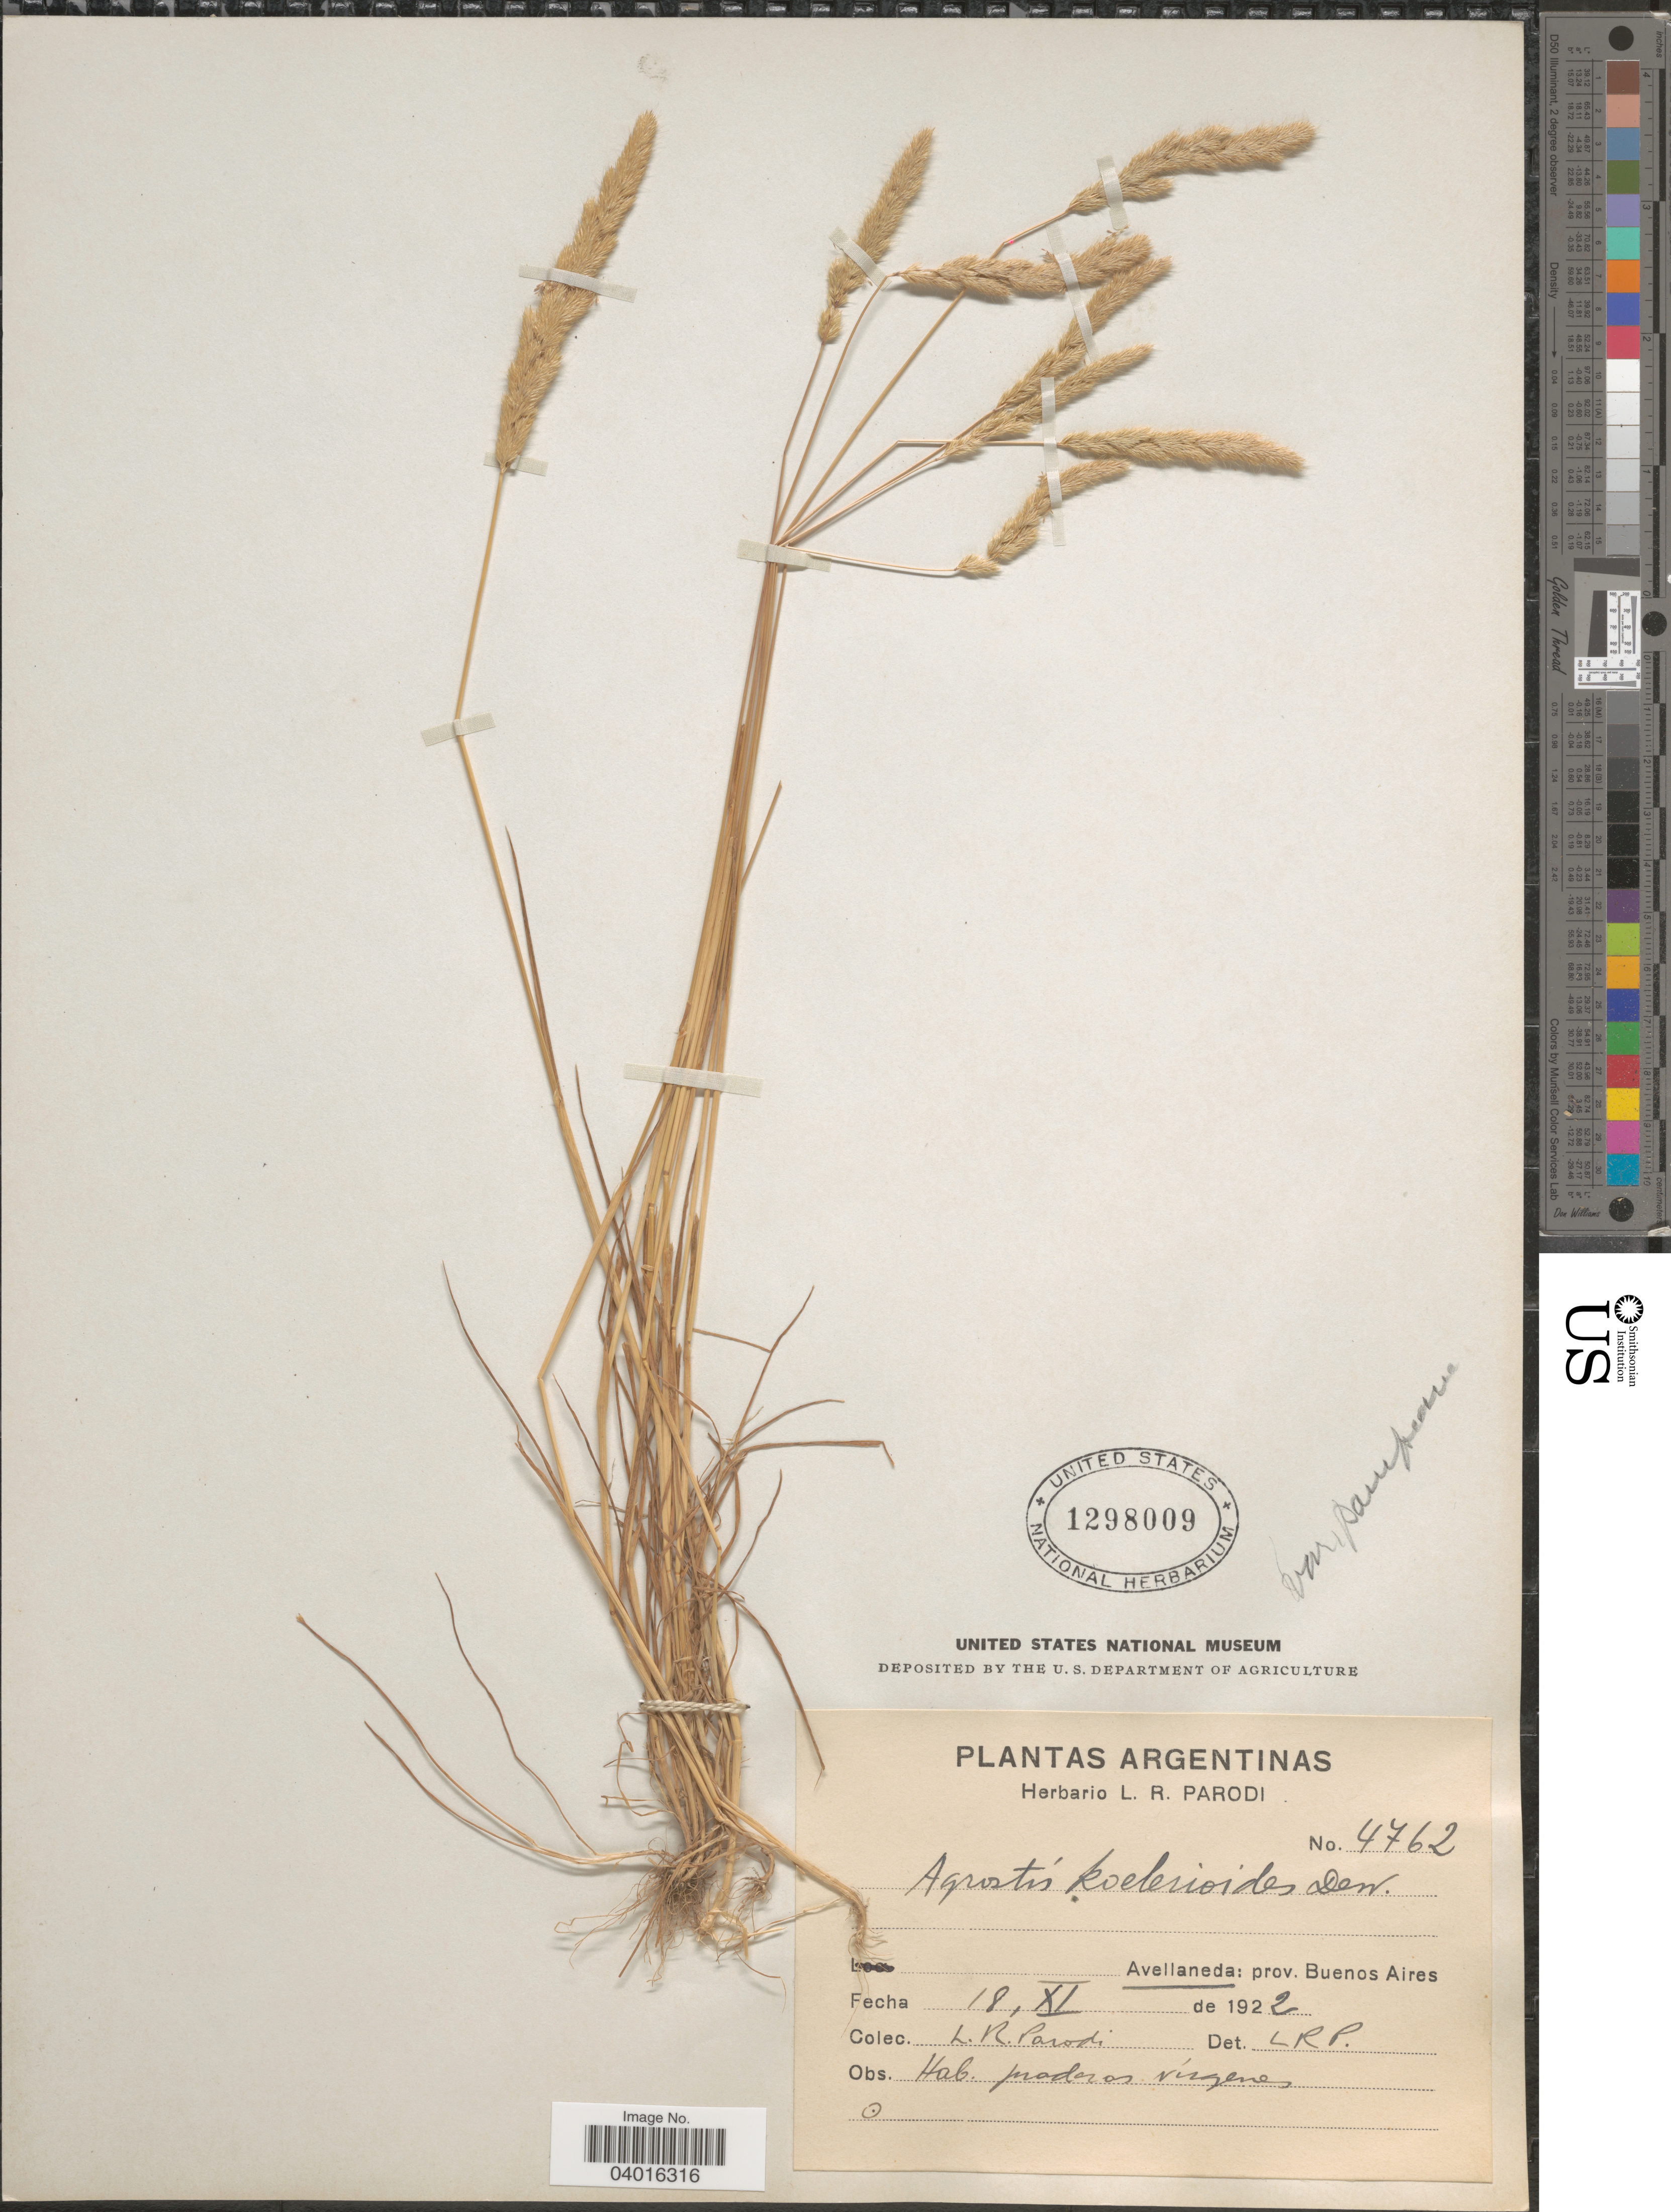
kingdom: Plantae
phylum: Tracheophyta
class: Liliopsida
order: Poales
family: Poaceae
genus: Bromidium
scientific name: Bromidium tandilense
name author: (Kuntze) Rúgolo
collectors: L. R. Parodi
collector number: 4762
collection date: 1922-11-18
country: Argentina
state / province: Buenos Aires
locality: Avellaneda.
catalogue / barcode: US 1298009